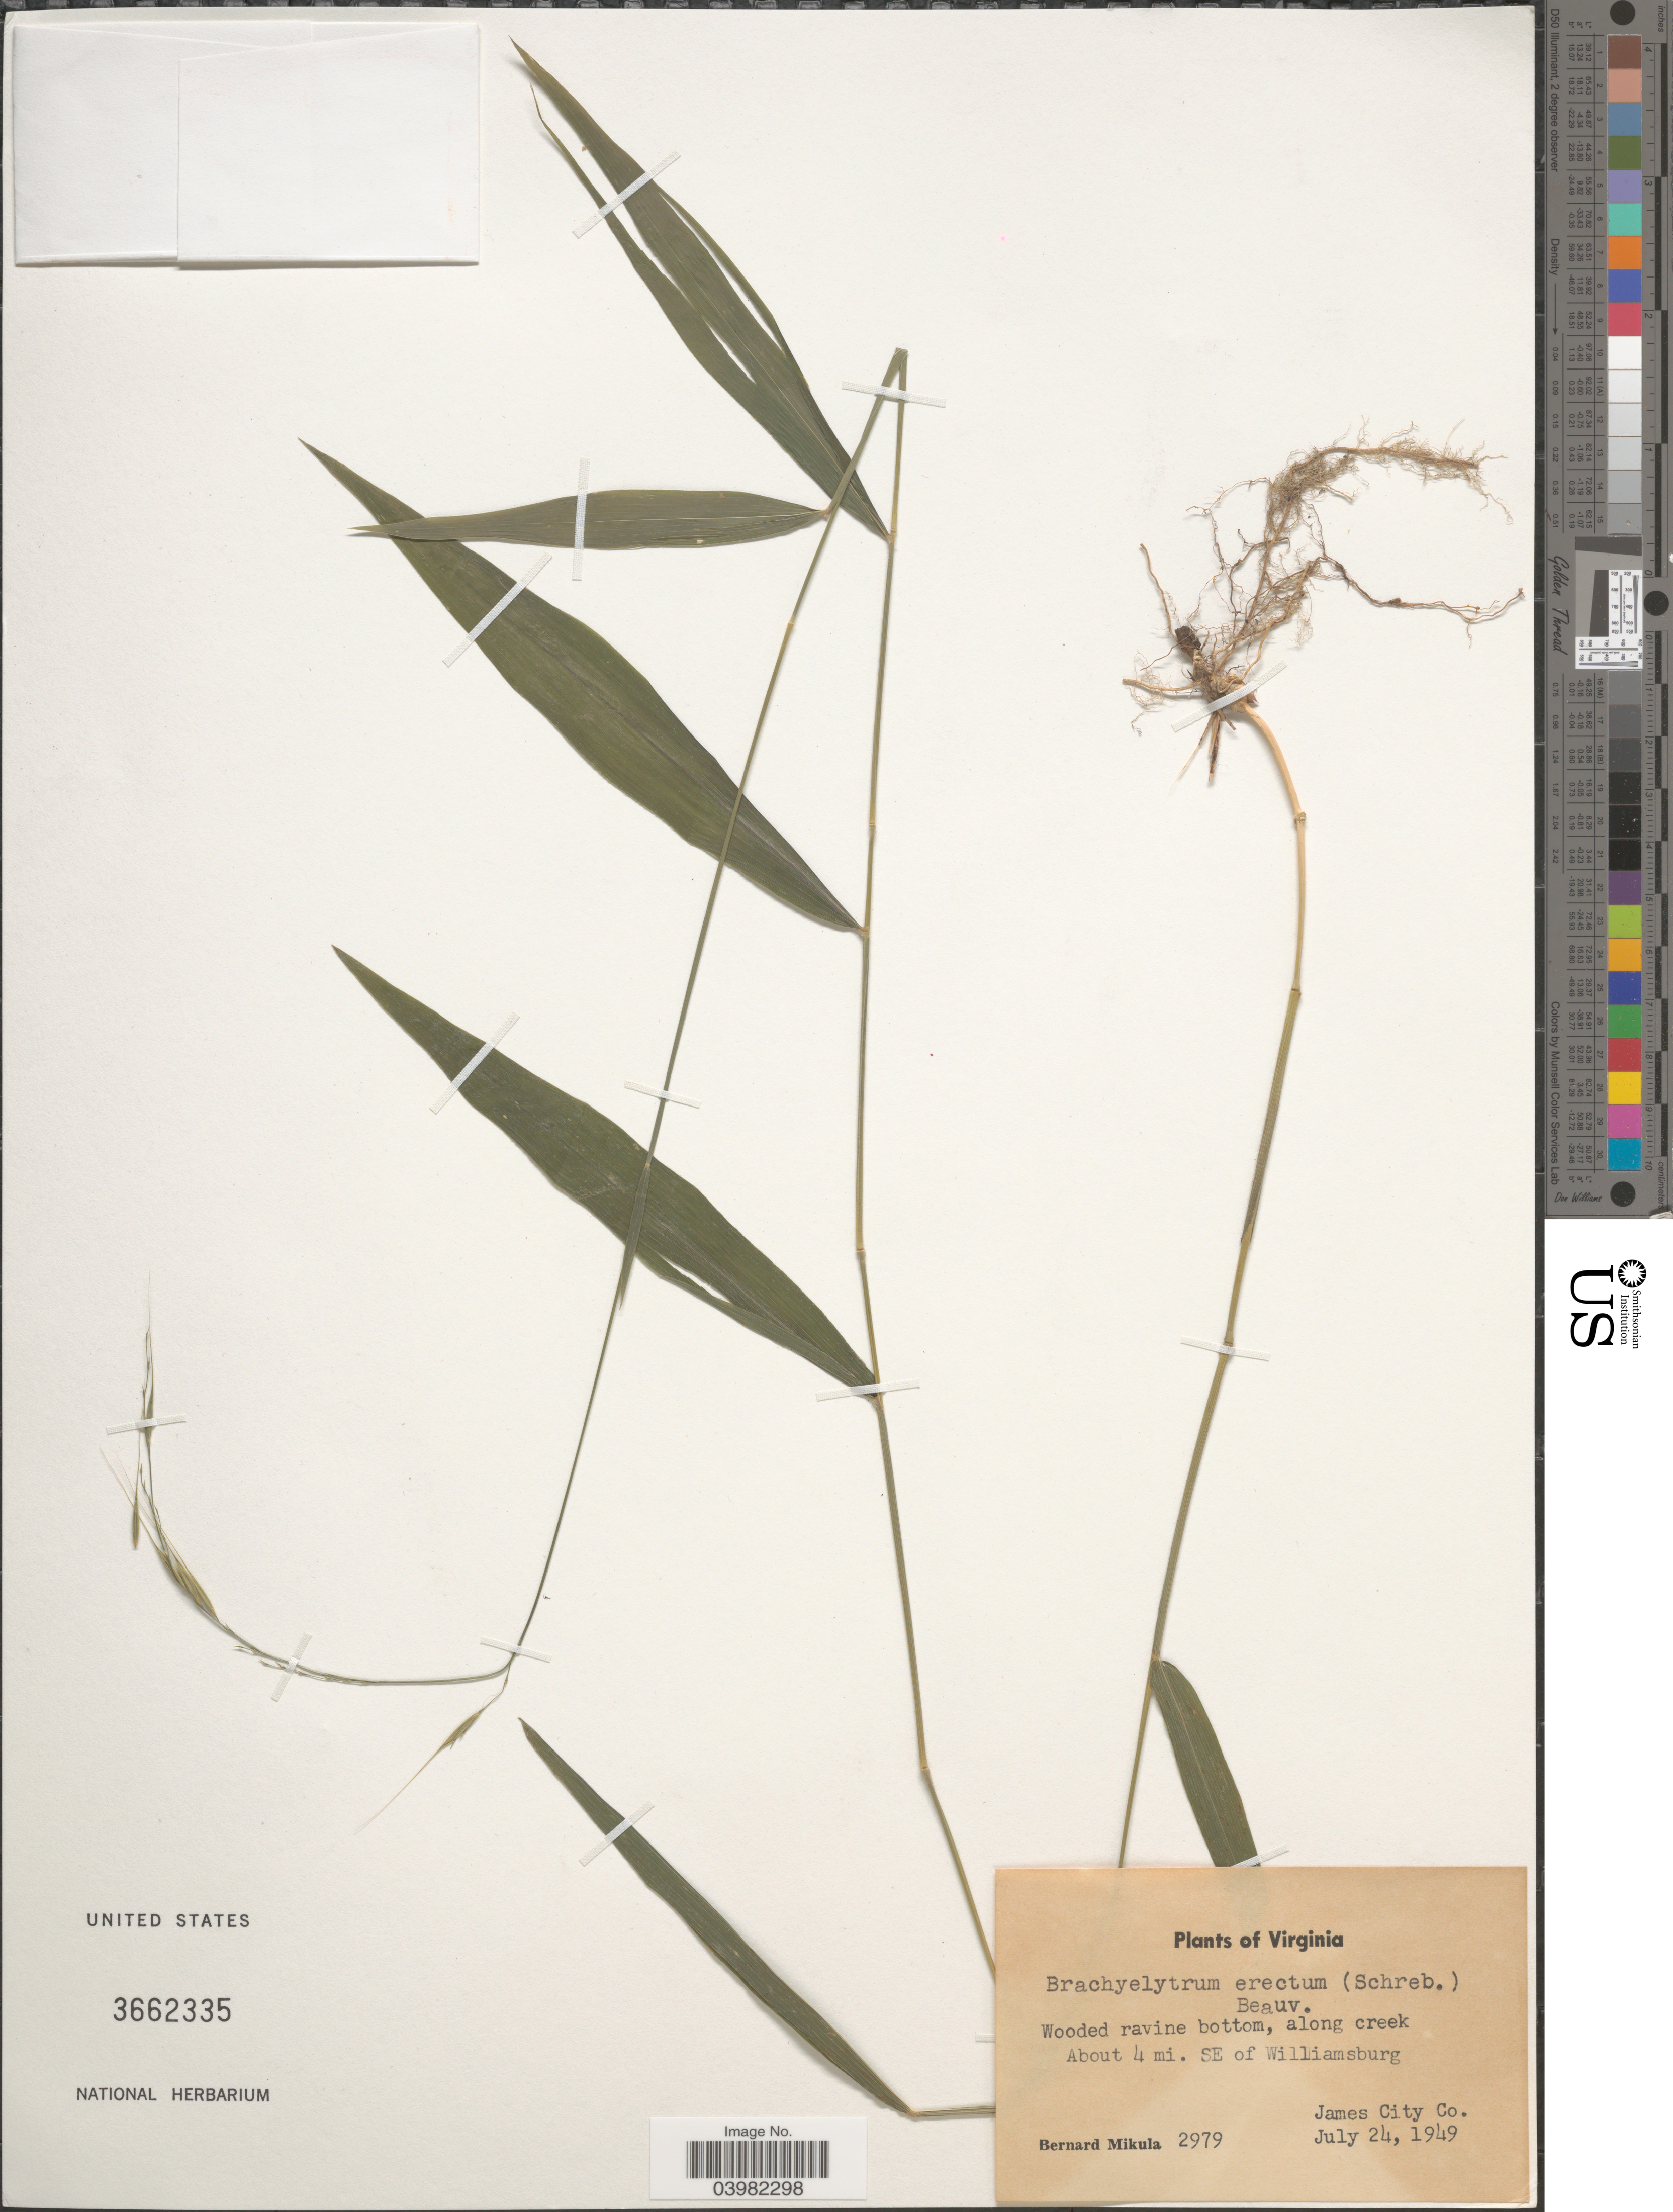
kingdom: Plantae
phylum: Tracheophyta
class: Liliopsida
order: Poales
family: Poaceae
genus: Brachyelytrum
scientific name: Brachyelytrum erectum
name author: (Schreb.) P. Beauv.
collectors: B. Mikula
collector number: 2979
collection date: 1949-07-24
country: United States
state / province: Virginia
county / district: James City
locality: About 4 mi. SE of Williamsburg. James City Co.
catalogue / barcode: US 3662335